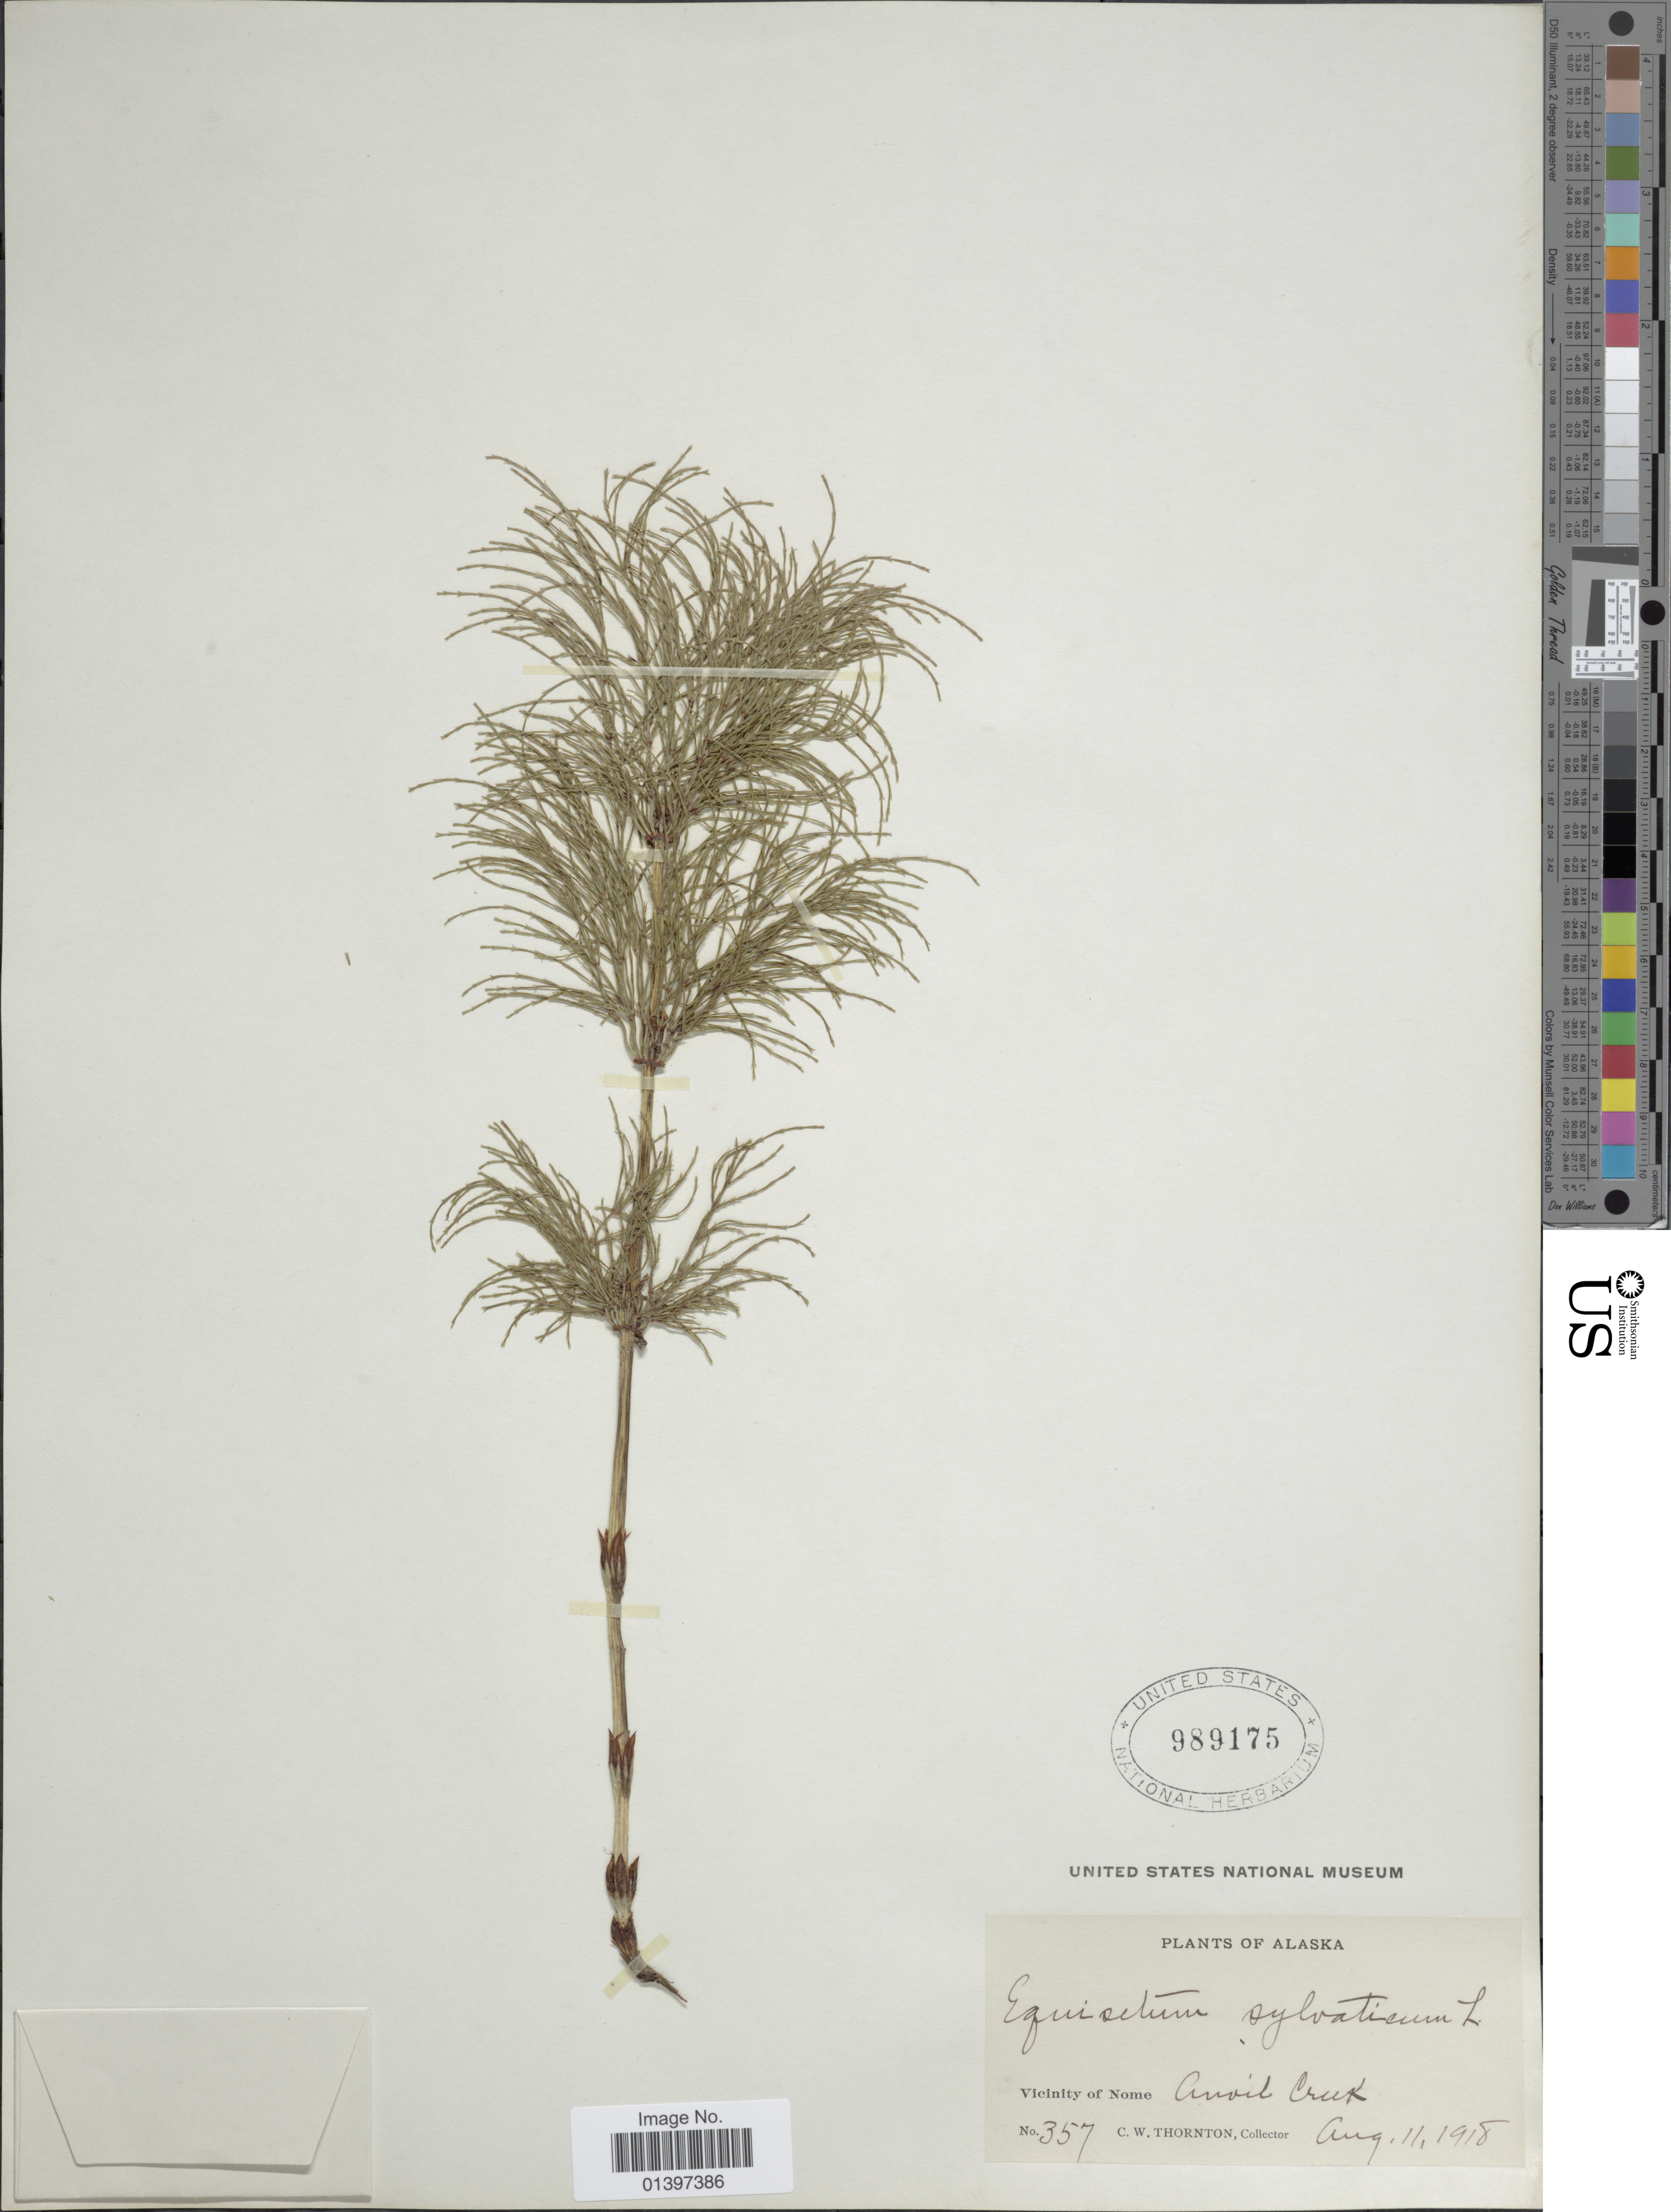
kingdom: Plantae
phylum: Tracheophyta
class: Polypodiopsida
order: Equisetales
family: Equisetaceae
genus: Equisetum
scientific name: Equisetum sylvaticum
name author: L.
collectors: C. Thornton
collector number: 357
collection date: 1918-08-11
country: United States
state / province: Alaska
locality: Vicinity of Nome Avoil Creek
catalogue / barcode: US 989175